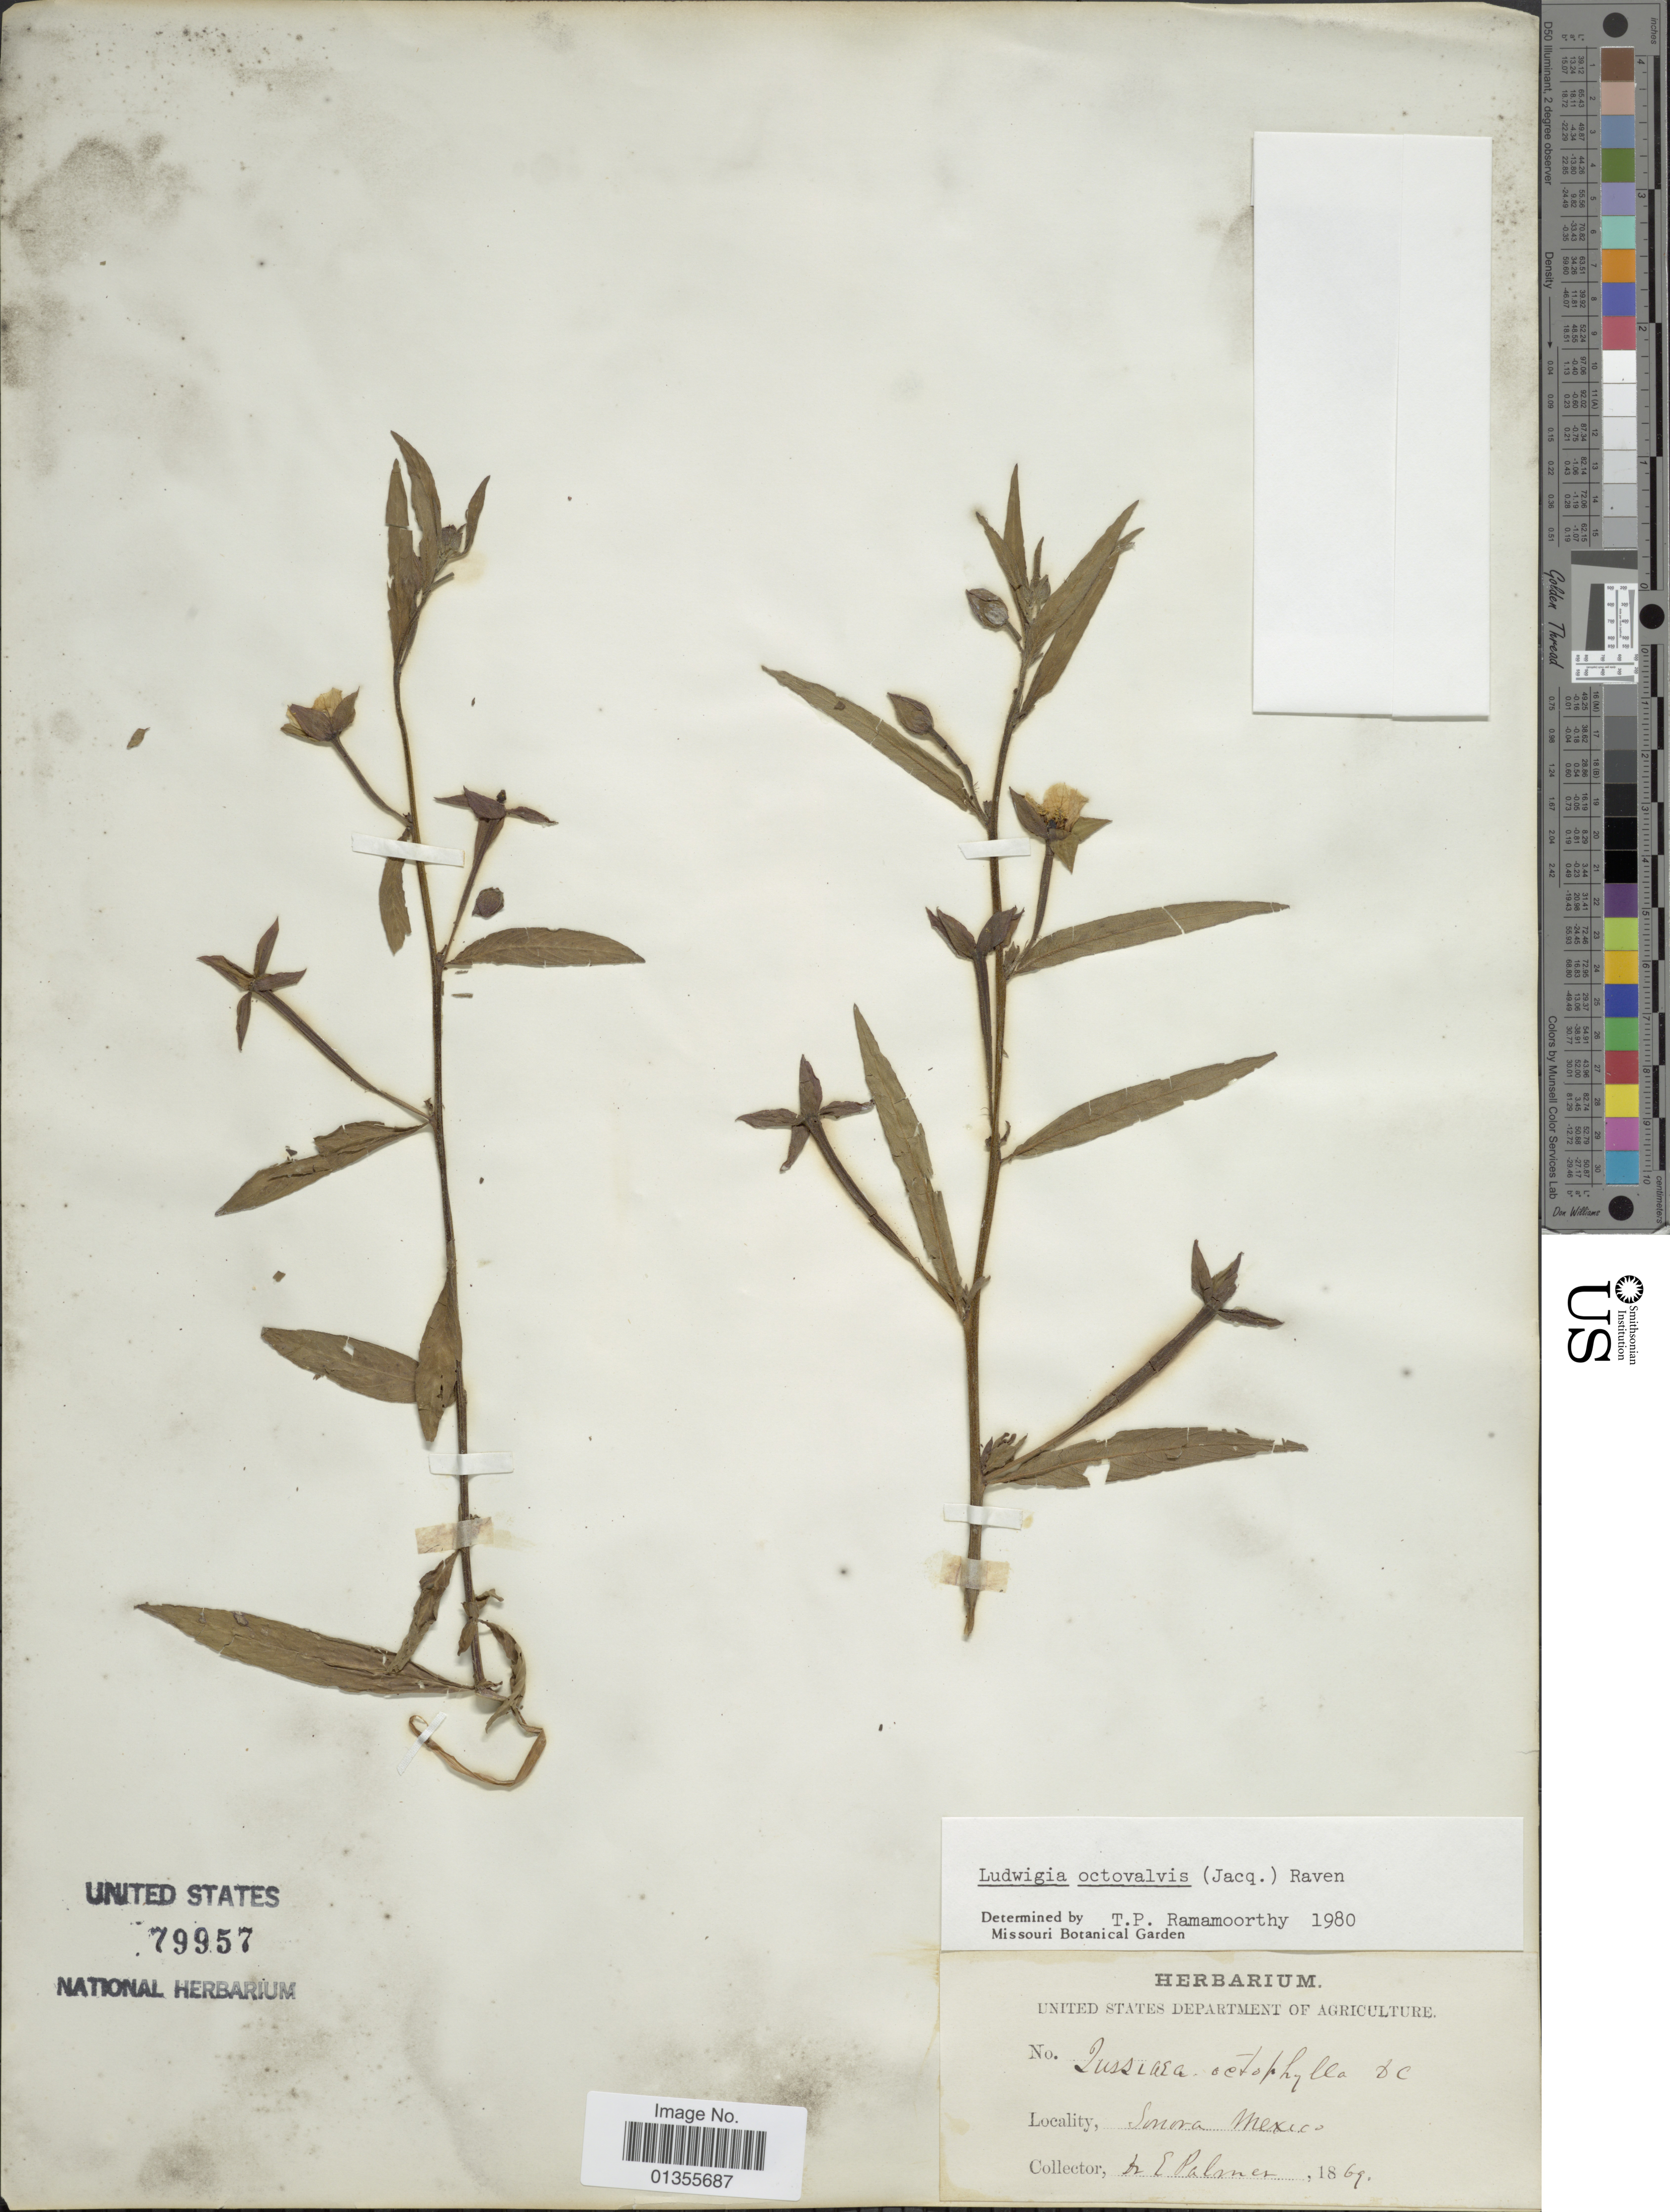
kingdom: Plantae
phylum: Tracheophyta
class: Magnoliopsida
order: Myrtales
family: Onagraceae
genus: Ludwigia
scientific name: Ludwigia octovalvis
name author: (Jacq.) P.H. Raven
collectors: E. Palmer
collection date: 1869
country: Mexico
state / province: Sonora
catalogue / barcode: US 79957